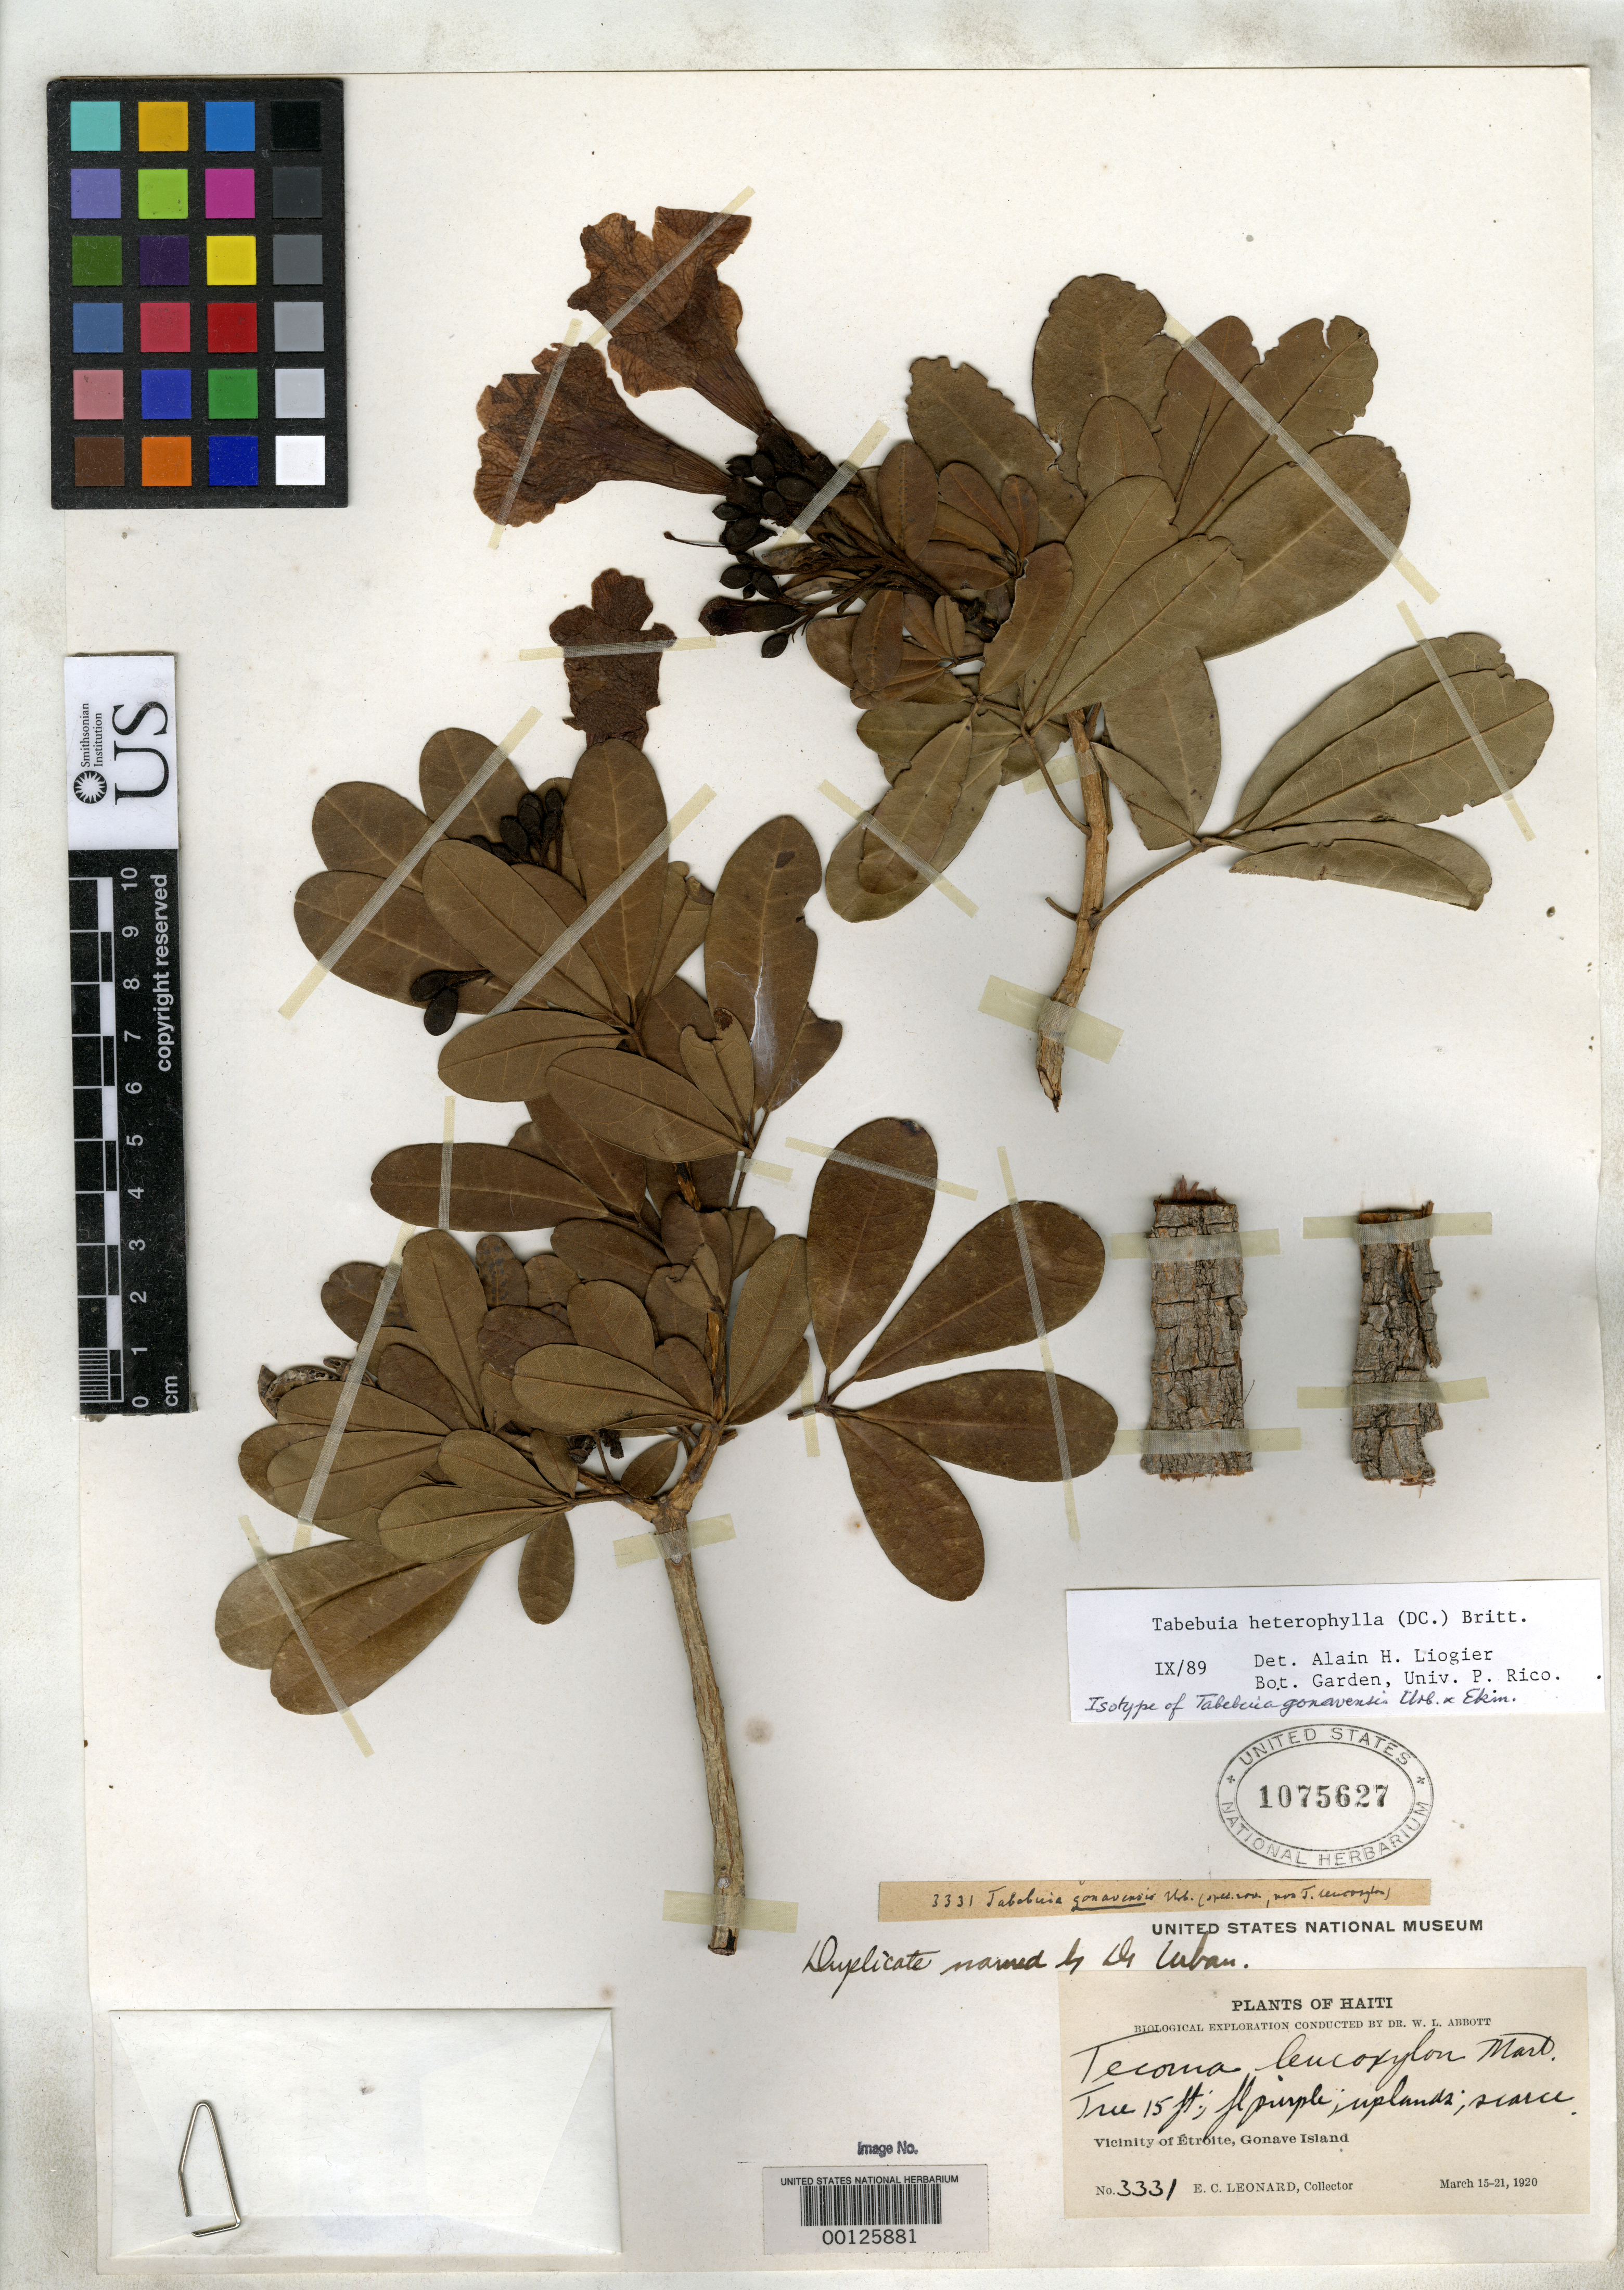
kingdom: Plantae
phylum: Tracheophyta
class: Magnoliopsida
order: Lamiales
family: Bignoniaceae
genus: Tabebuia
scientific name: Tabebuia gonavensis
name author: Urb.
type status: Isotype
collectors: E. C. Leonard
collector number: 3331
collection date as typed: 15 Mar 1920 to 21 Mar 1920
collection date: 1920-03-15/1920-03-21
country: Haiti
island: Hispaniola Island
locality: Gonave near Etroite.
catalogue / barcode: US 1075627